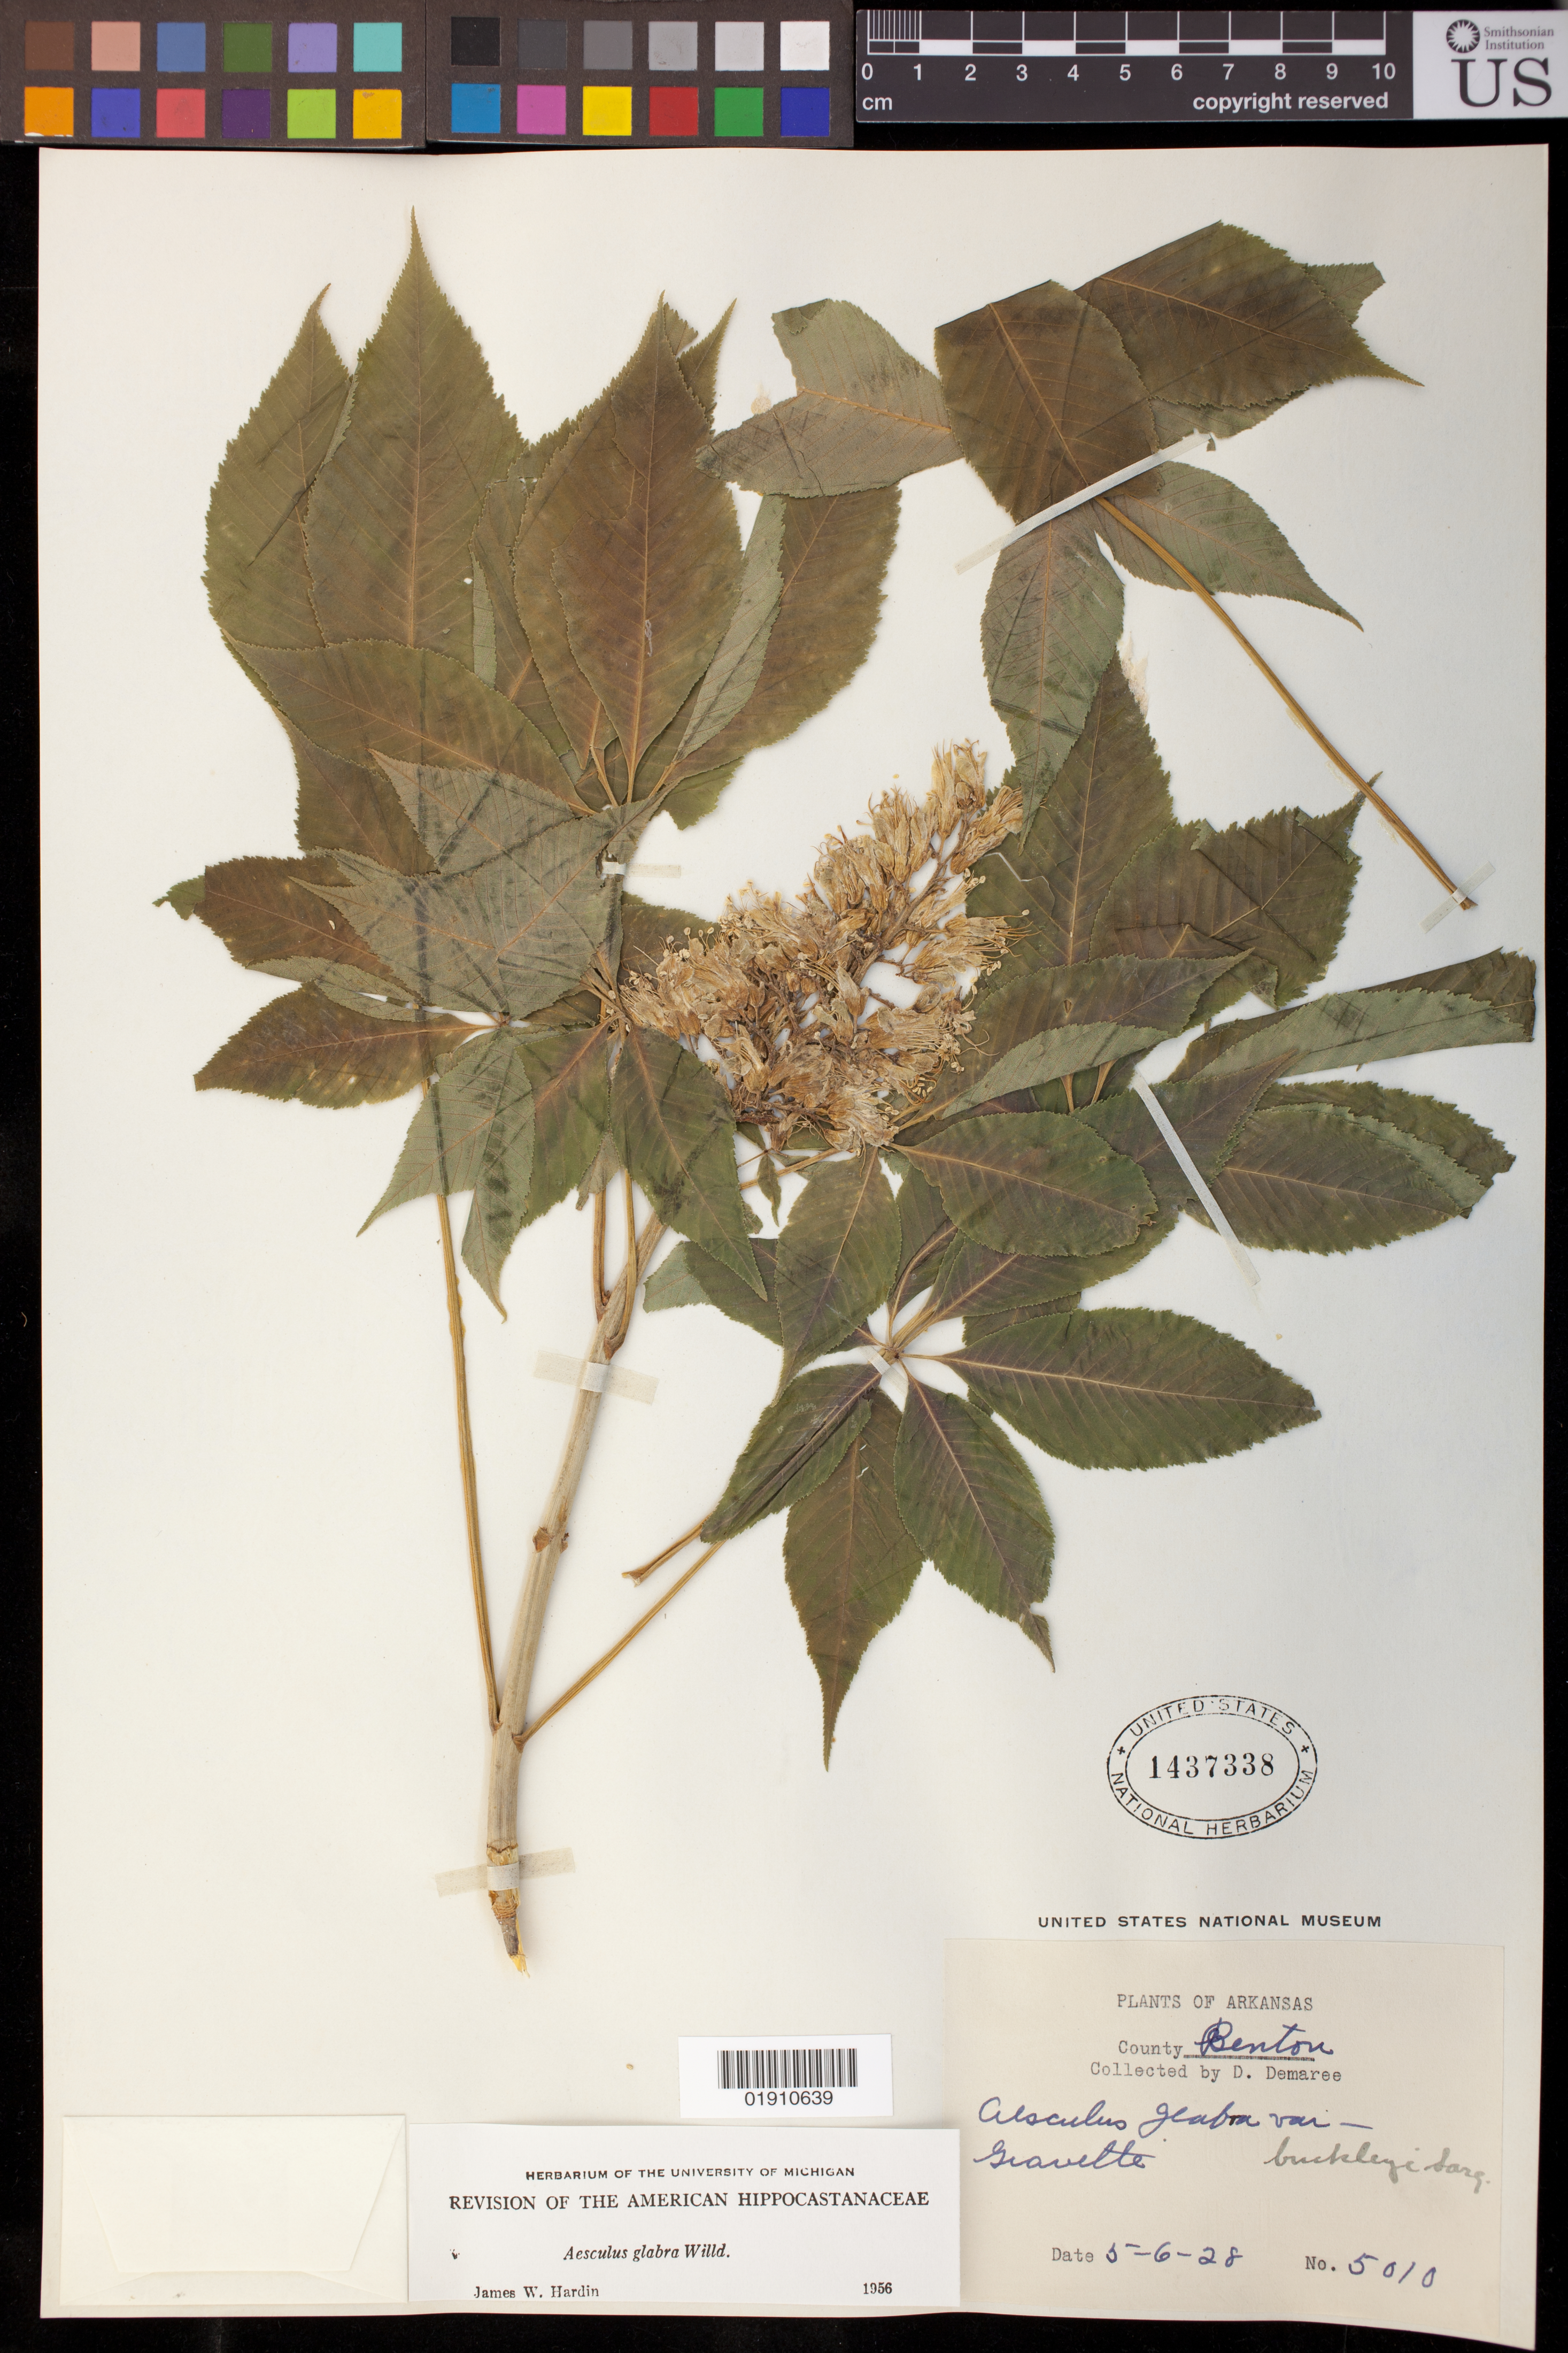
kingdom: Plantae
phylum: Tracheophyta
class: Magnoliopsida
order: Sapindales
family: Sapindaceae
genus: Aesculus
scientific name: Aesculus glabra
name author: Willd.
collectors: D. Demaree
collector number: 5010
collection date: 1928-05-06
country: United States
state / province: Arkansas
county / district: Benton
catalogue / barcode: US 1437338